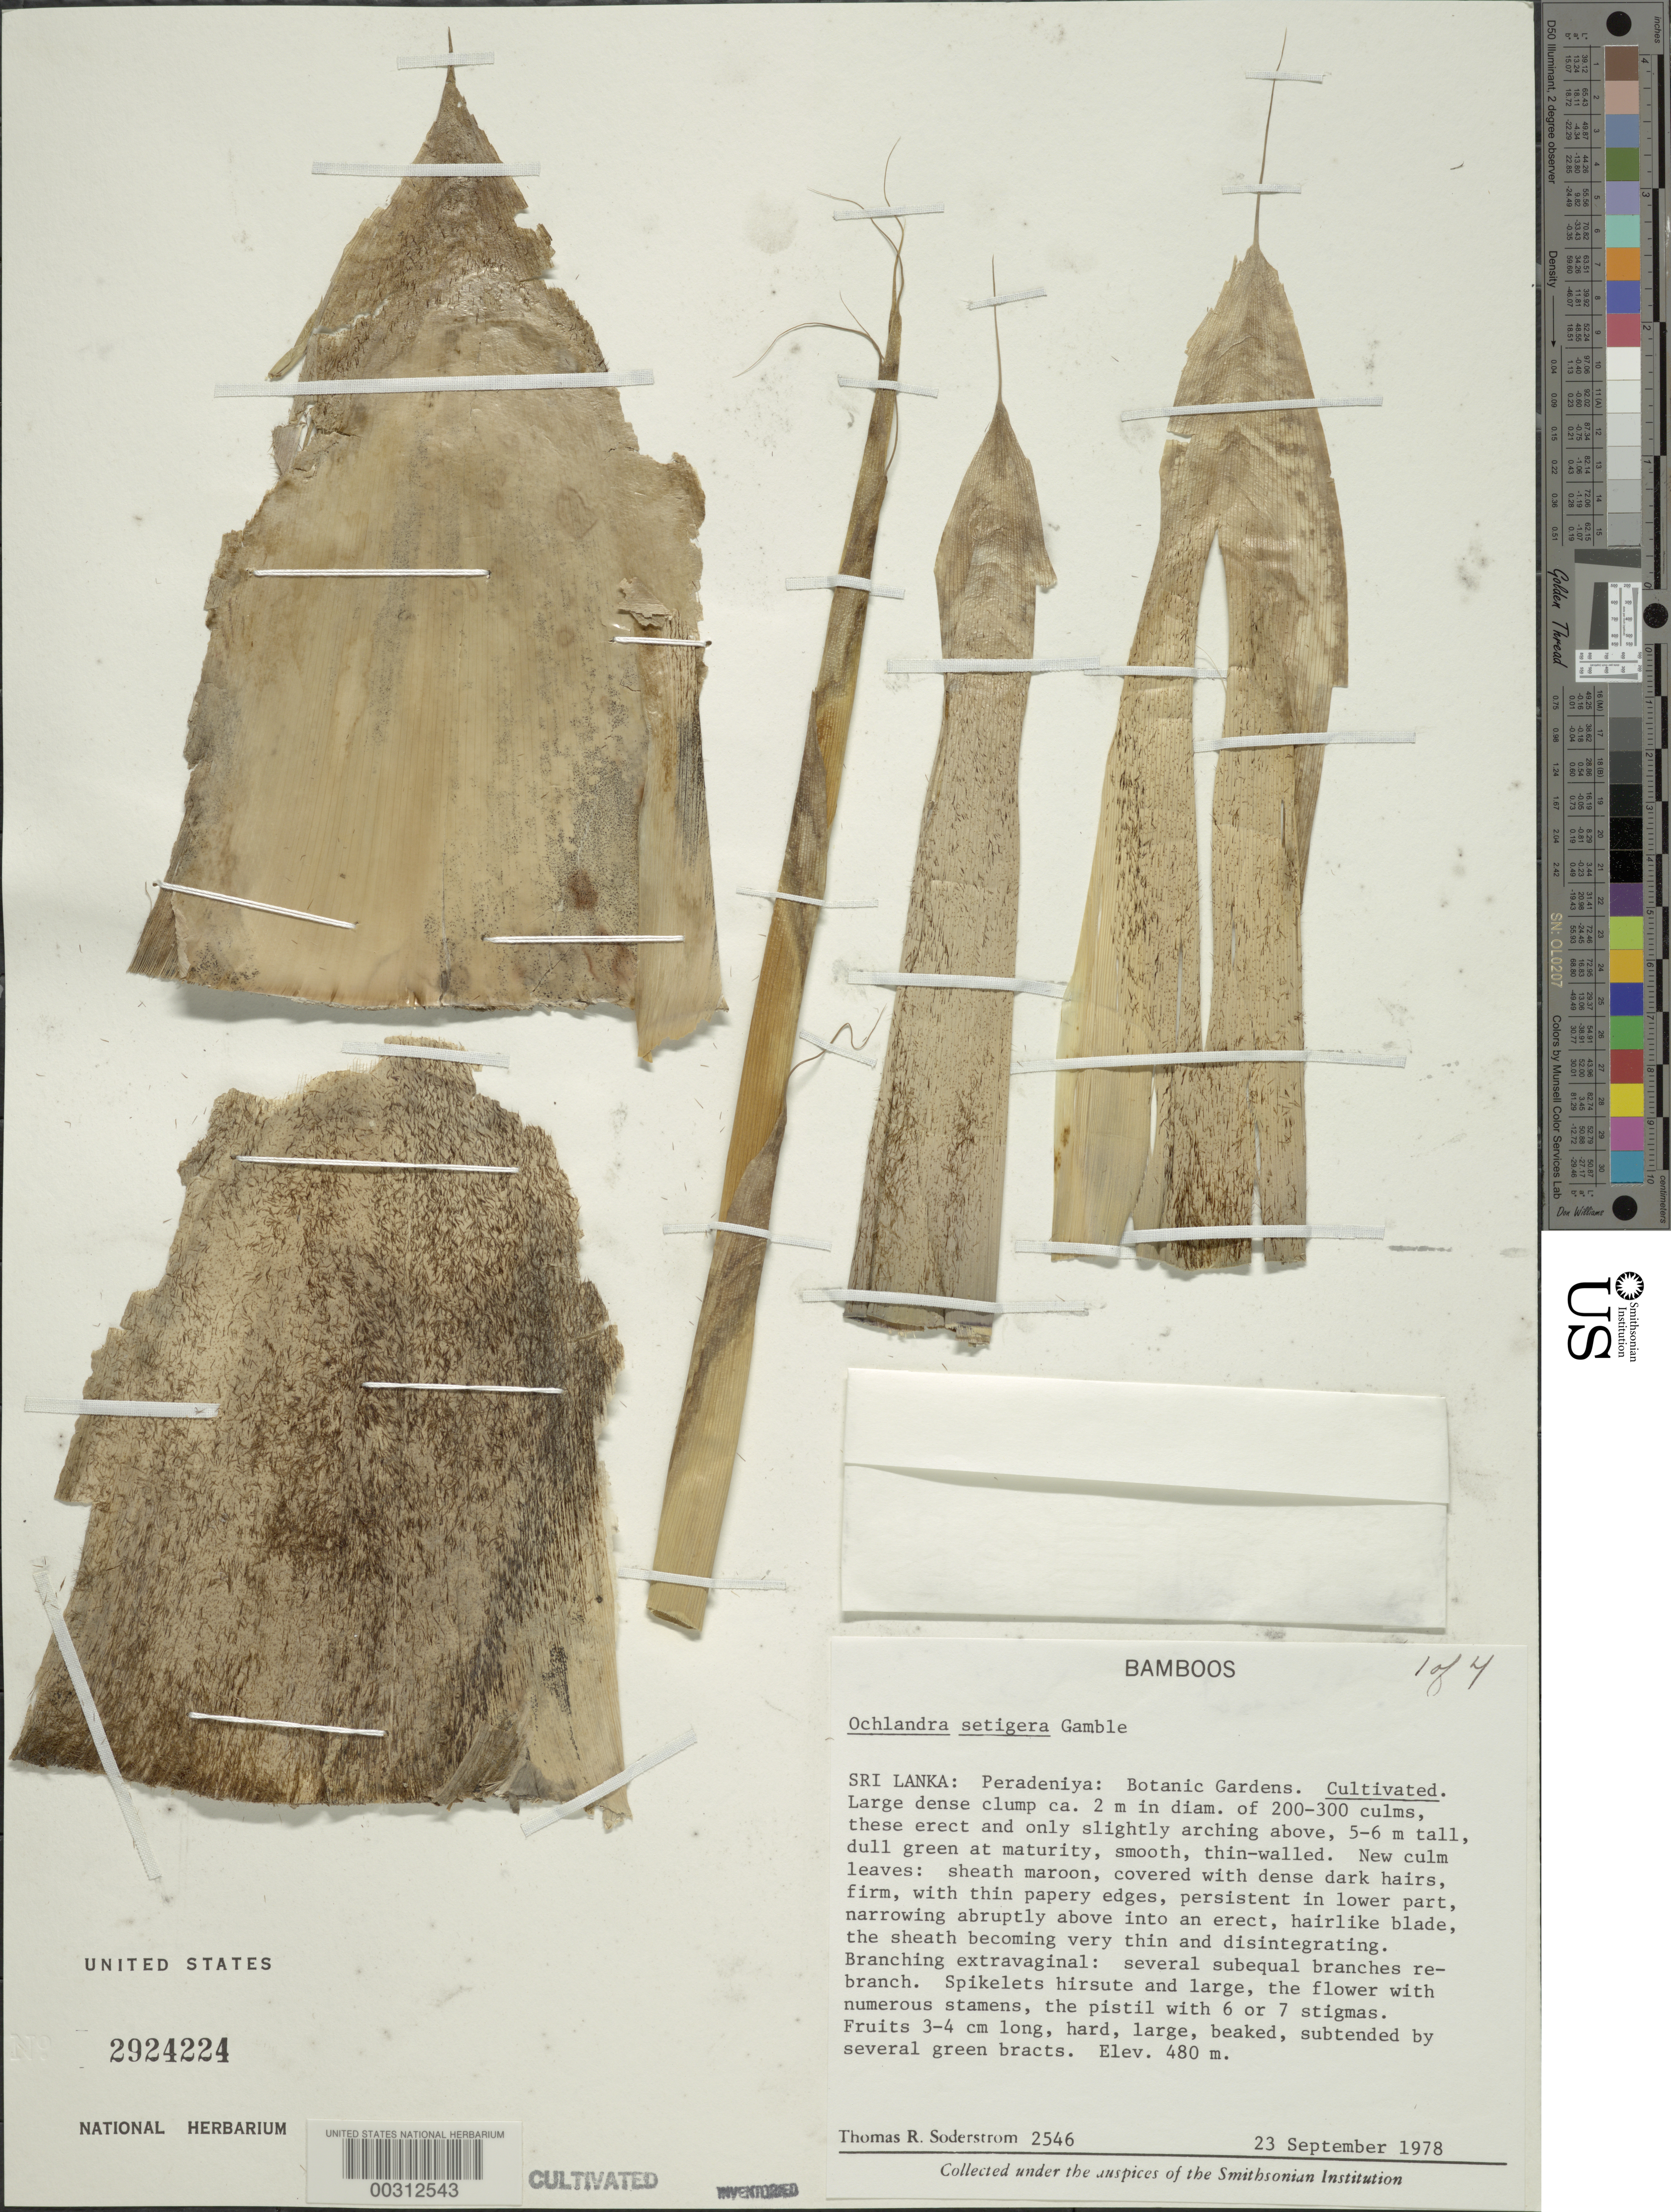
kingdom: Plantae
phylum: Tracheophyta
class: Liliopsida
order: Poales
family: Poaceae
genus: Ochlandra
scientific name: Ochlandra setigera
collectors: T. R. Soderstrom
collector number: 2546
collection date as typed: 23 Sep 1978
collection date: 1978-09-23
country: Sri Lanka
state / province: Central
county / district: Kandy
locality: Peradeniya, botanic gardens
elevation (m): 480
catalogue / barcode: US 2924224